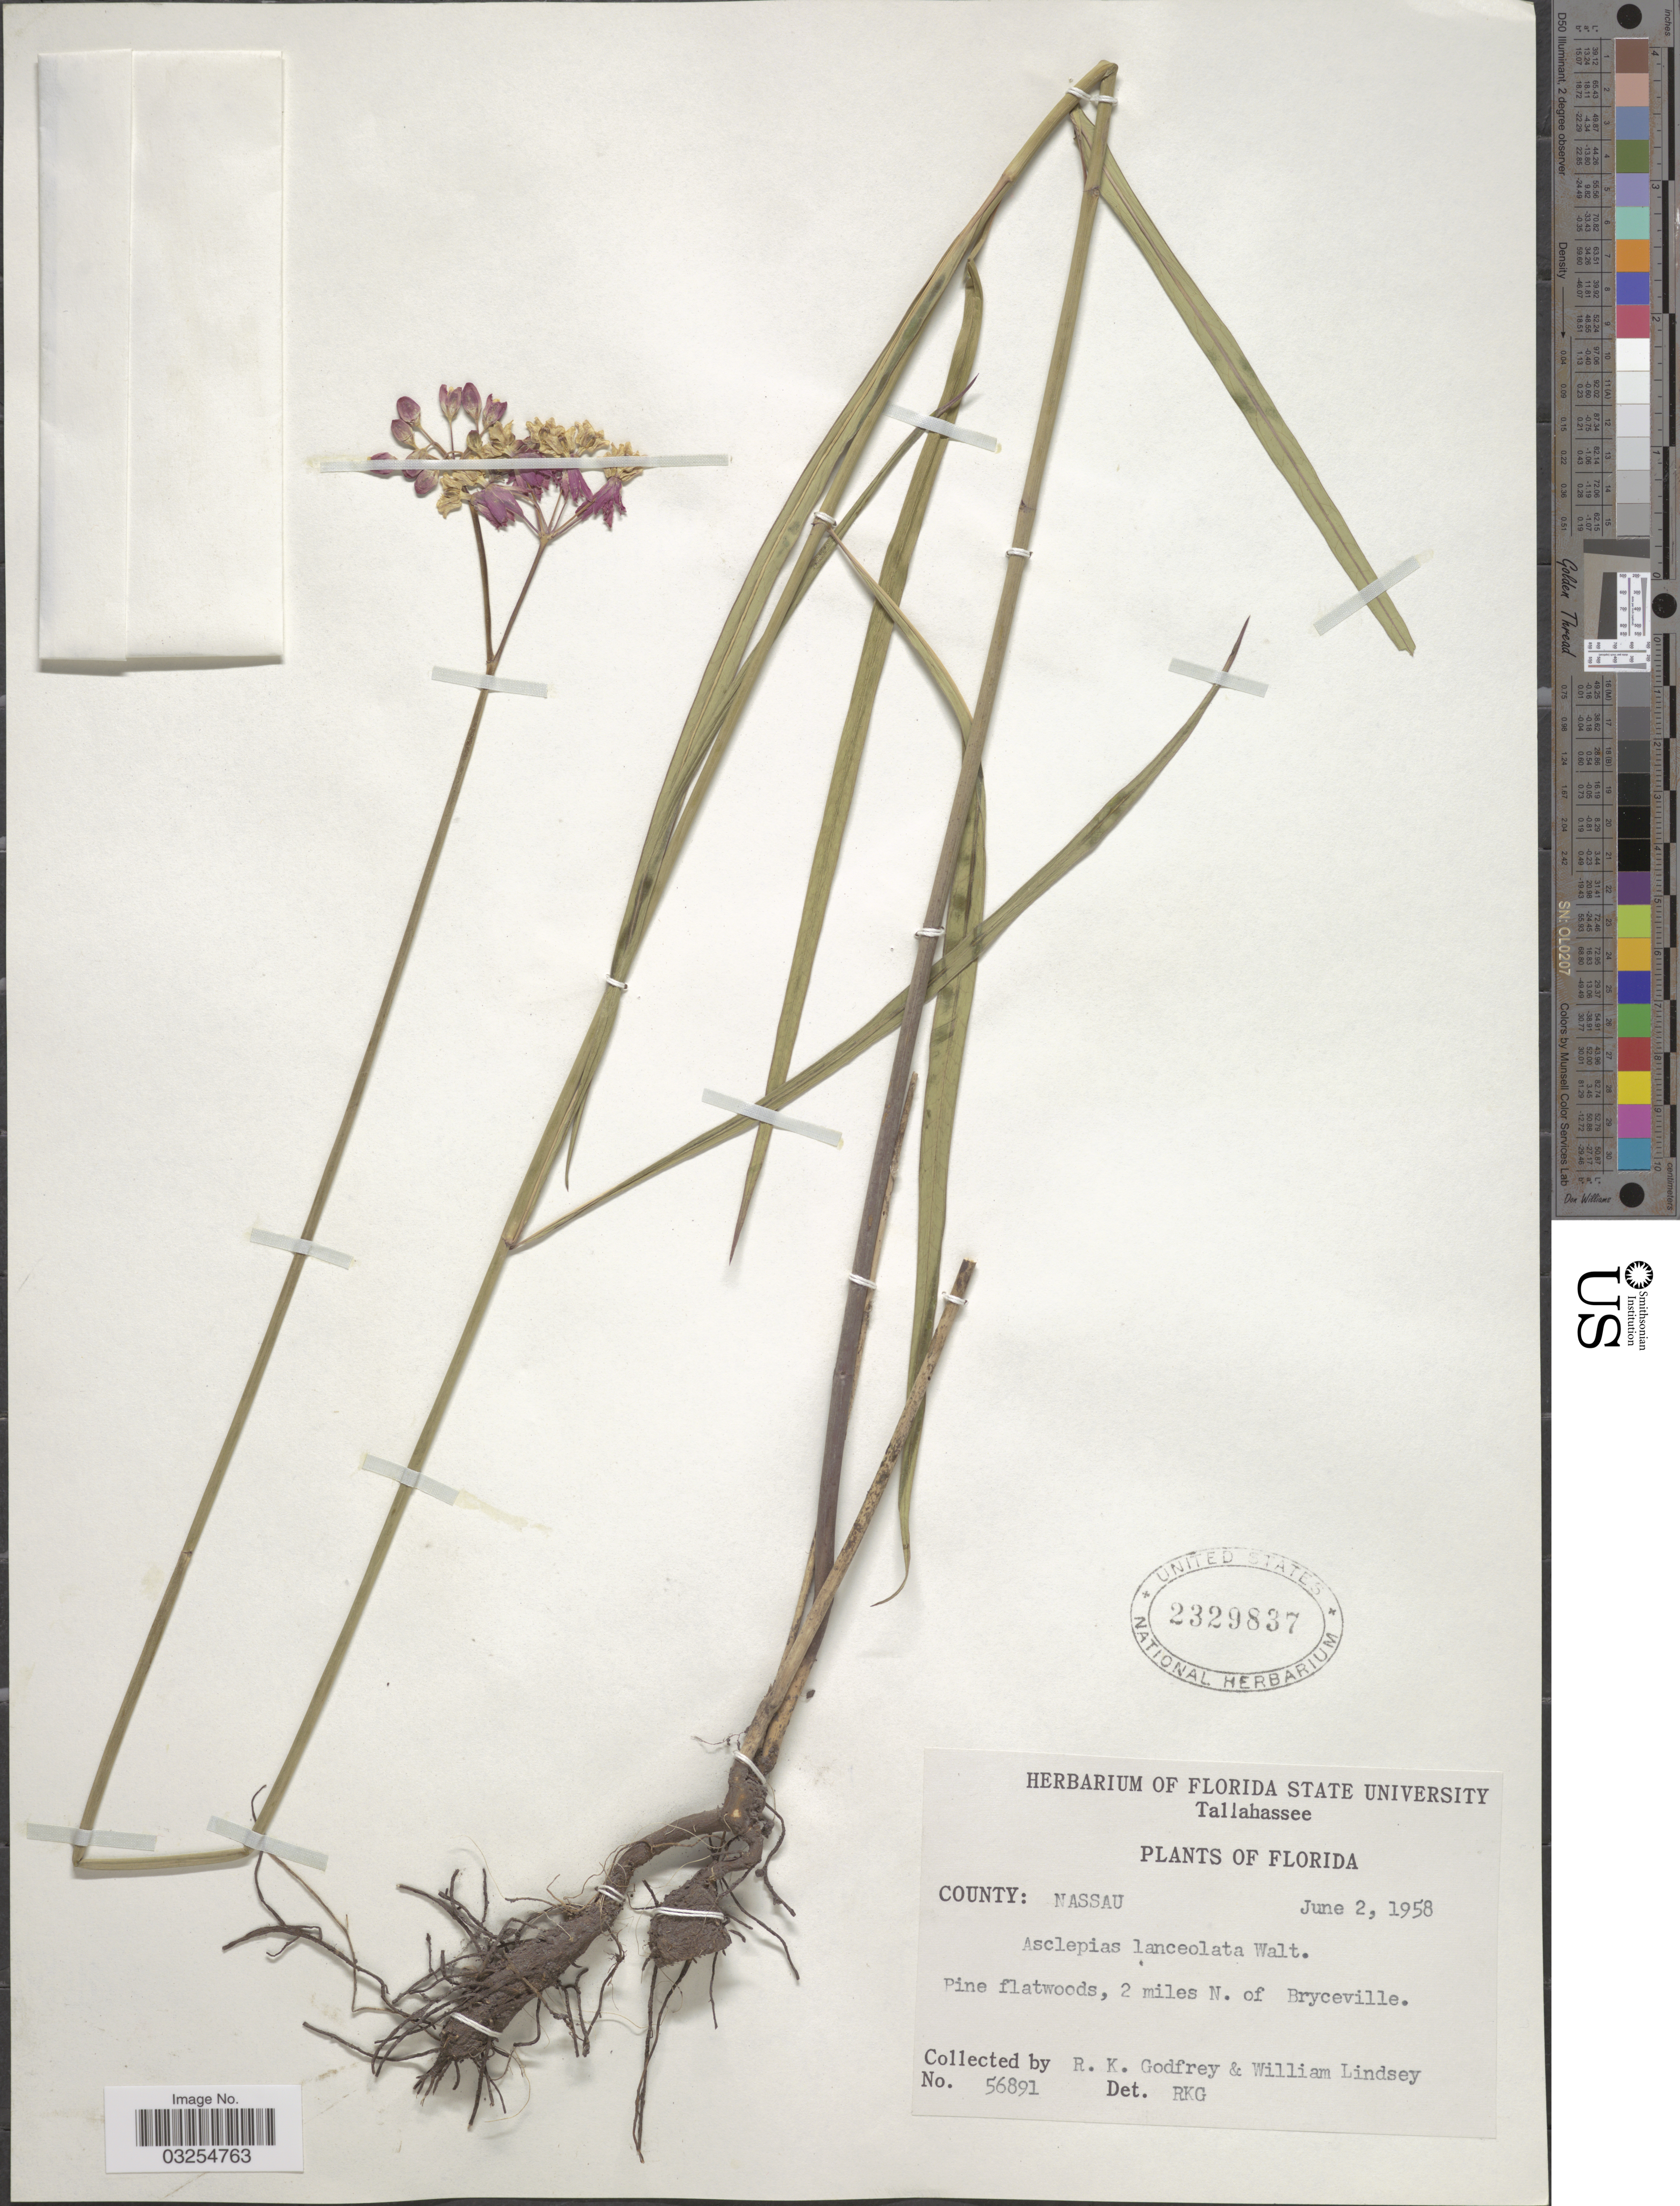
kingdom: Plantae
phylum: Tracheophyta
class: Magnoliopsida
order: Gentianales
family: Apocynaceae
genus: Asclepias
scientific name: Asclepias lanceolata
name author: Walter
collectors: R. K. Godfrey & W. Lindsey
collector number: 56891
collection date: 1958-06-02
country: United States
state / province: Florida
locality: County: Nassau. Pine flatwoods, 2 miles N. of Bryceville.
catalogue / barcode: US 2329837